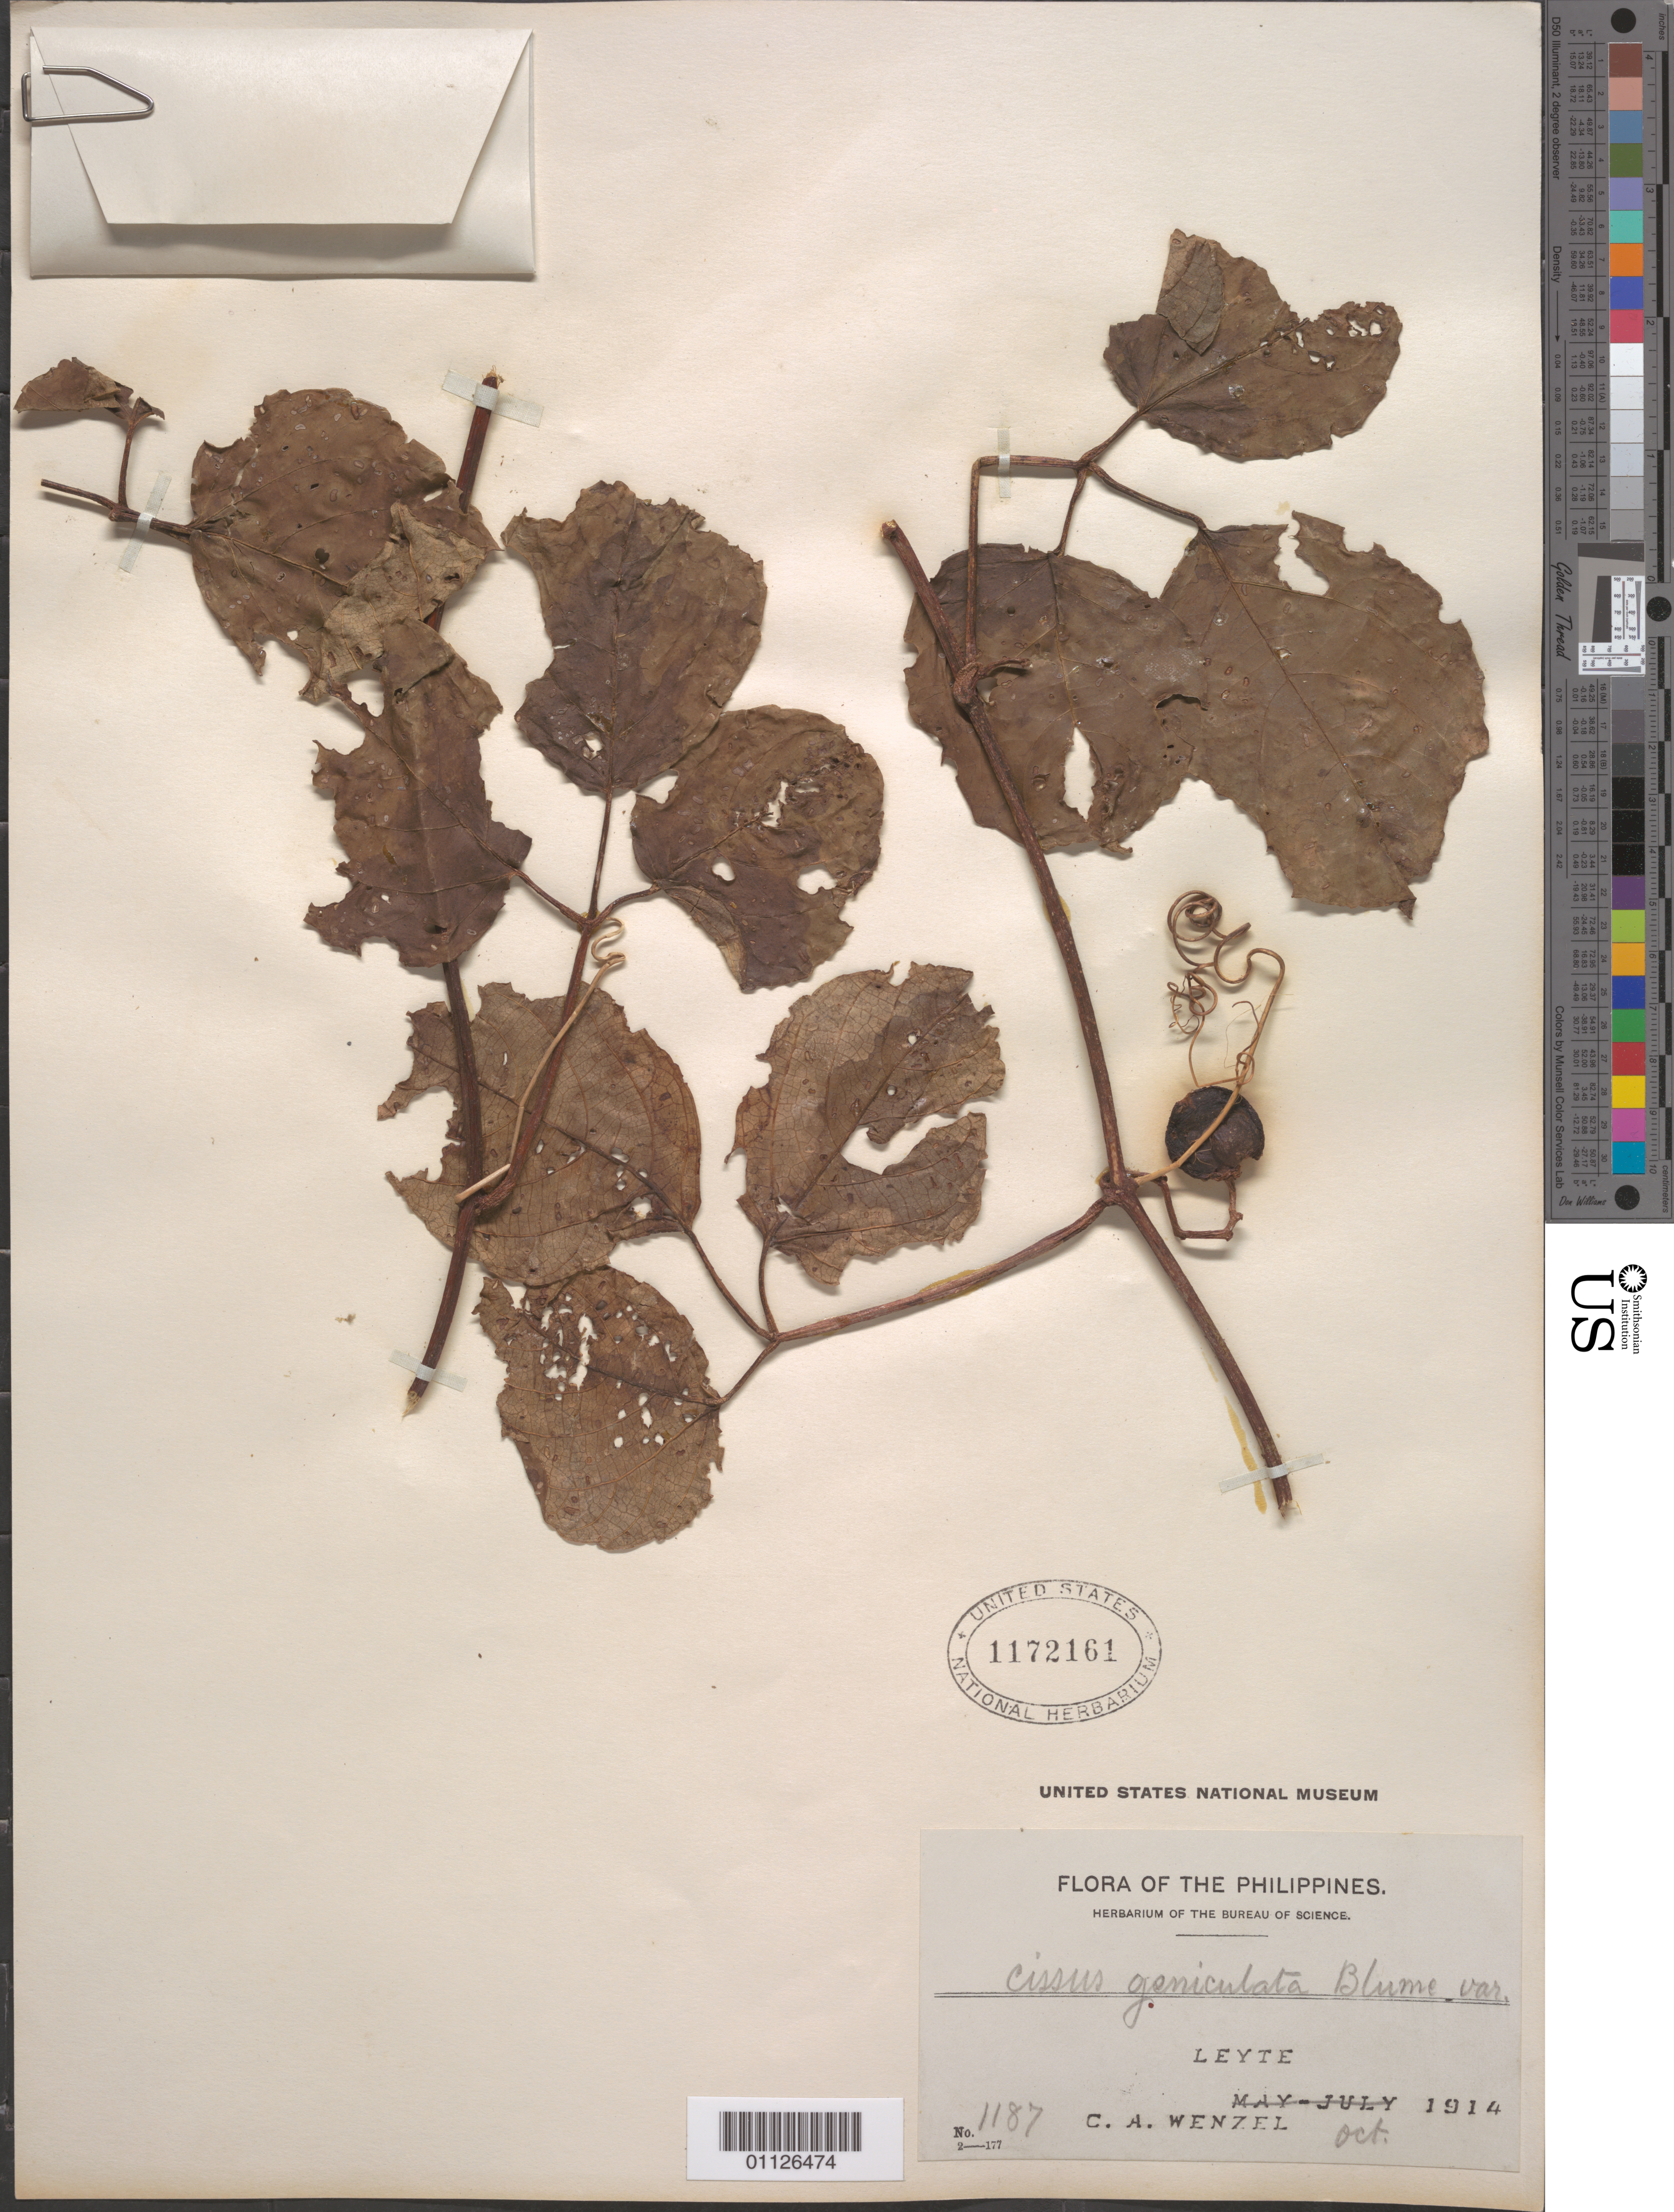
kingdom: Plantae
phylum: Tracheophyta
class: Magnoliopsida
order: Vitales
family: Vitaceae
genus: Cayratia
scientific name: Cayratia geniculata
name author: (Blume) Gagnep.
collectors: C. Wenzel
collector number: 1187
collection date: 1914-10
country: Philippines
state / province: Eastern Visayas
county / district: Leyte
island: Leyte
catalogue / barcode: US 1172161